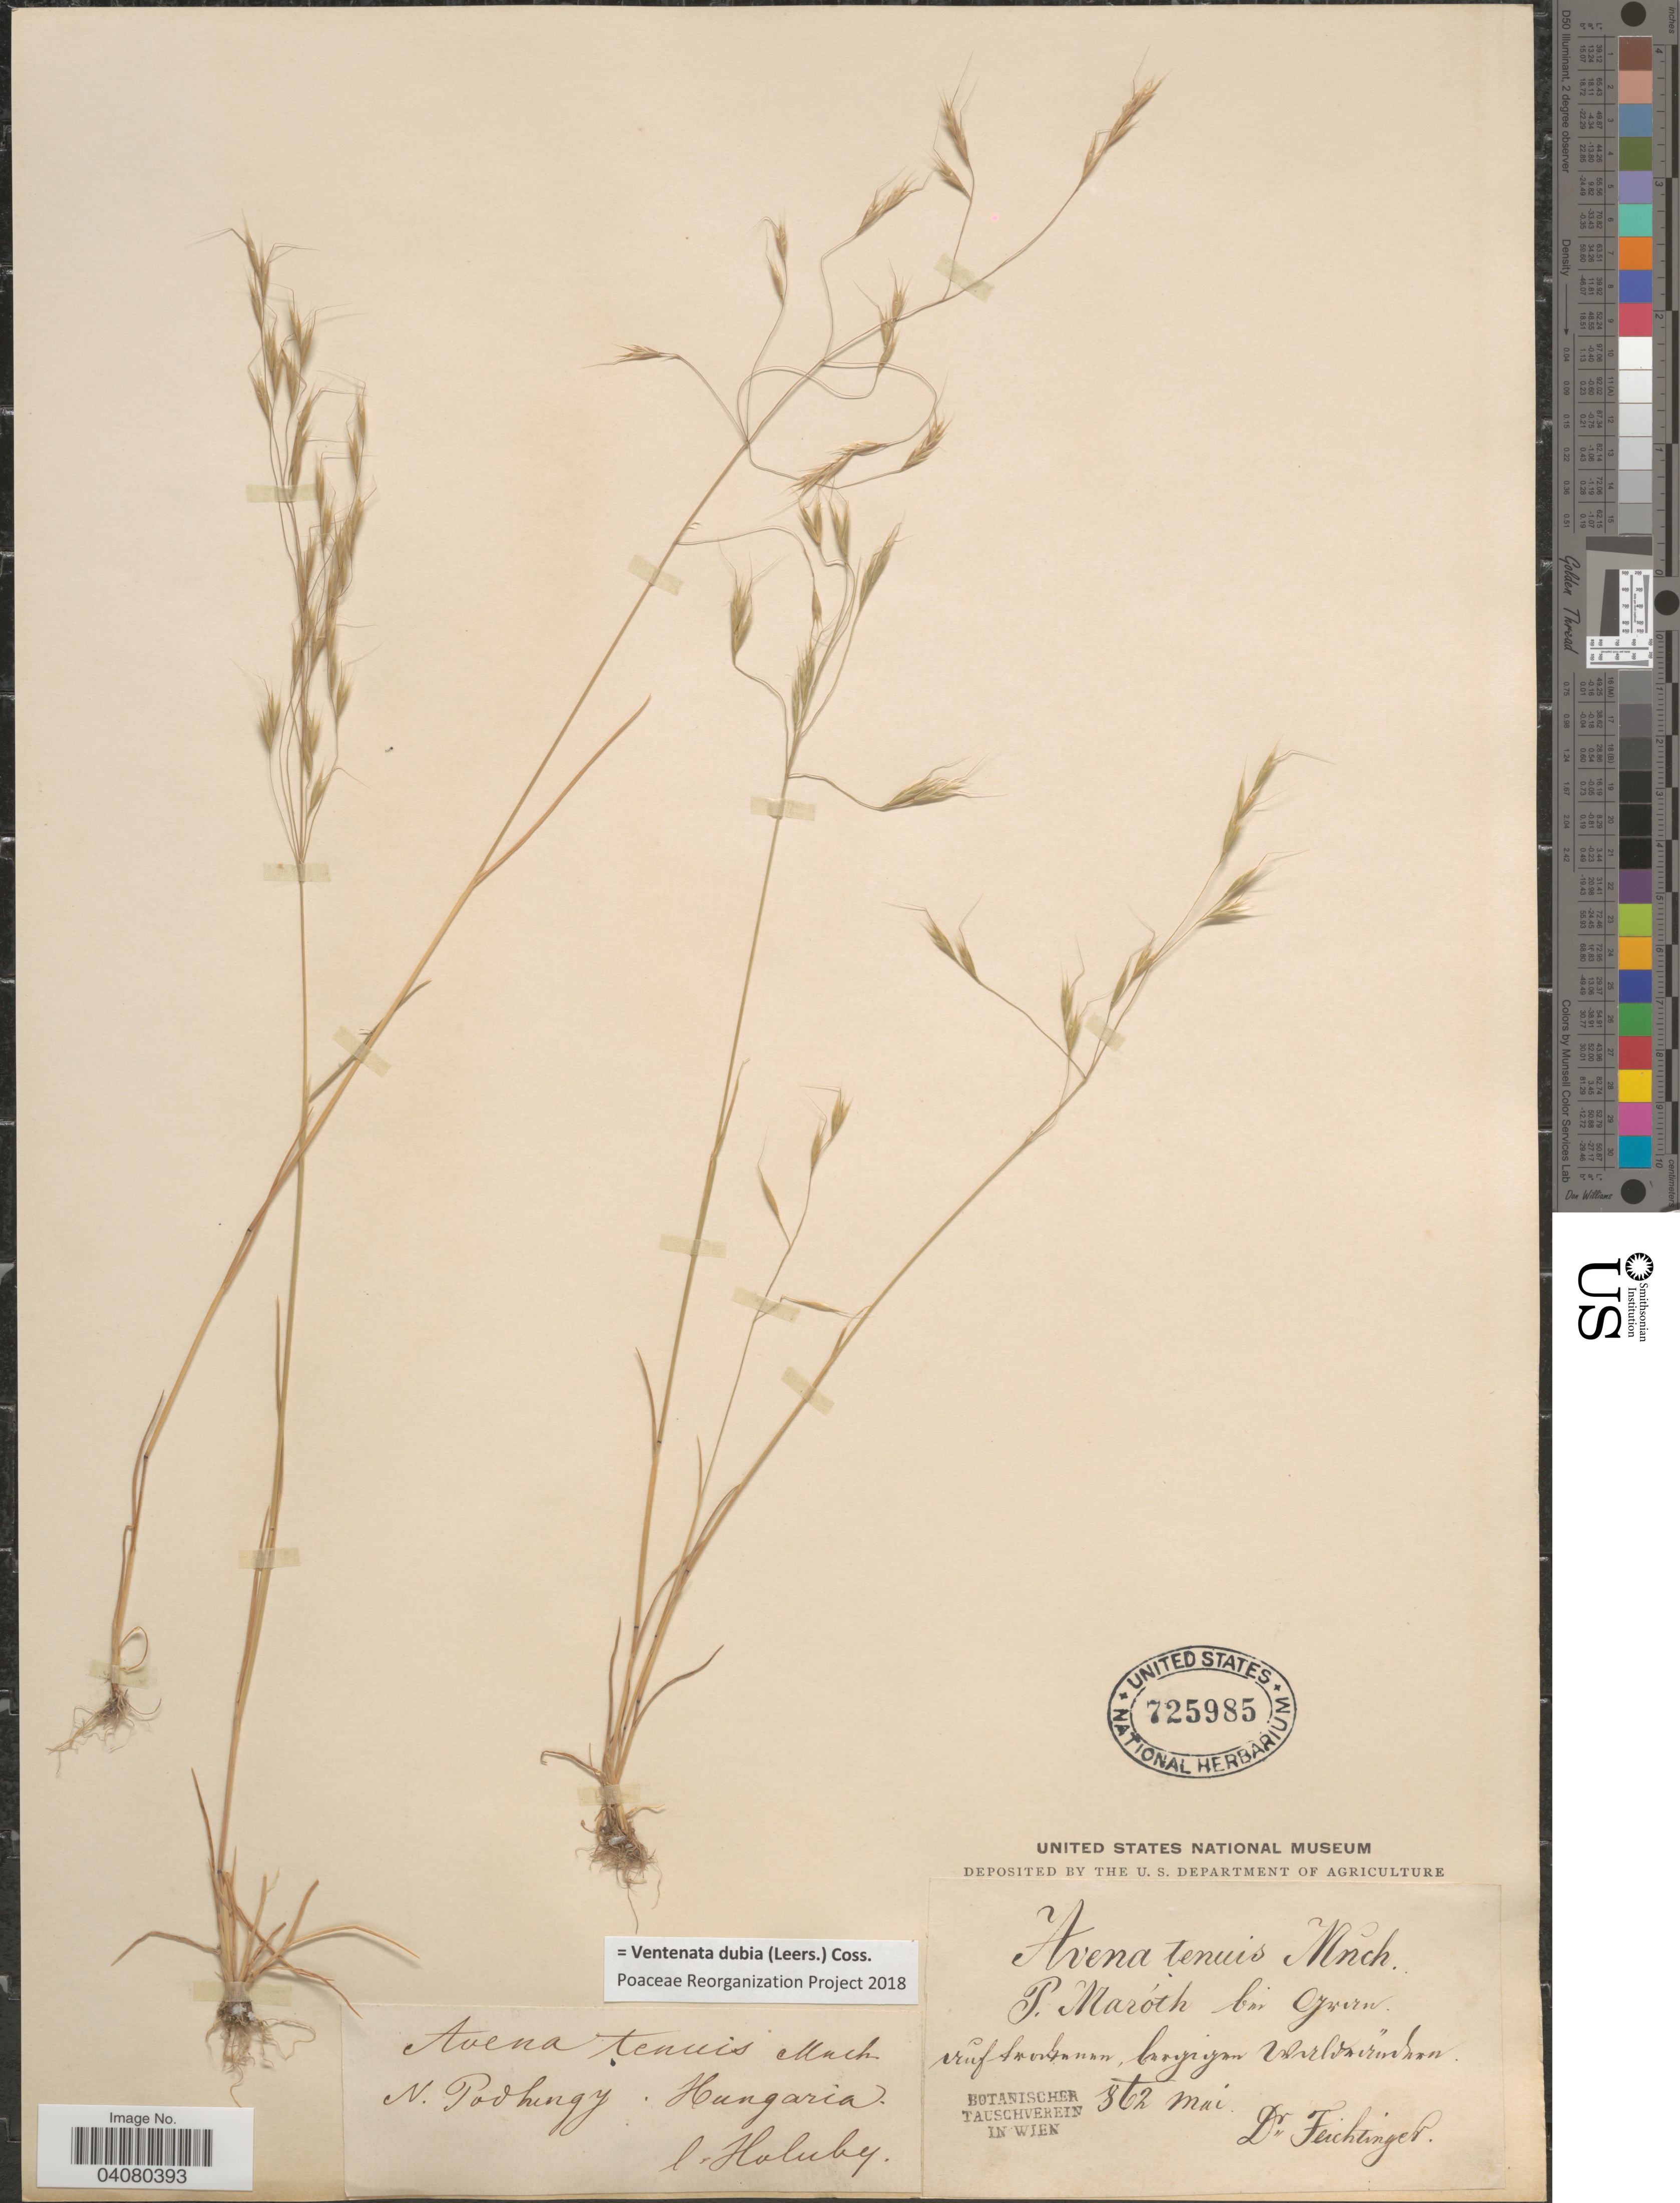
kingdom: Plantae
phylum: Tracheophyta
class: Liliopsida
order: Poales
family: Poaceae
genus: Ventenata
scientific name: Ventenata dubia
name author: (Leers) Coss.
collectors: Feichtinger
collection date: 1862-05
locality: Auf [illegible text].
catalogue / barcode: US 725985